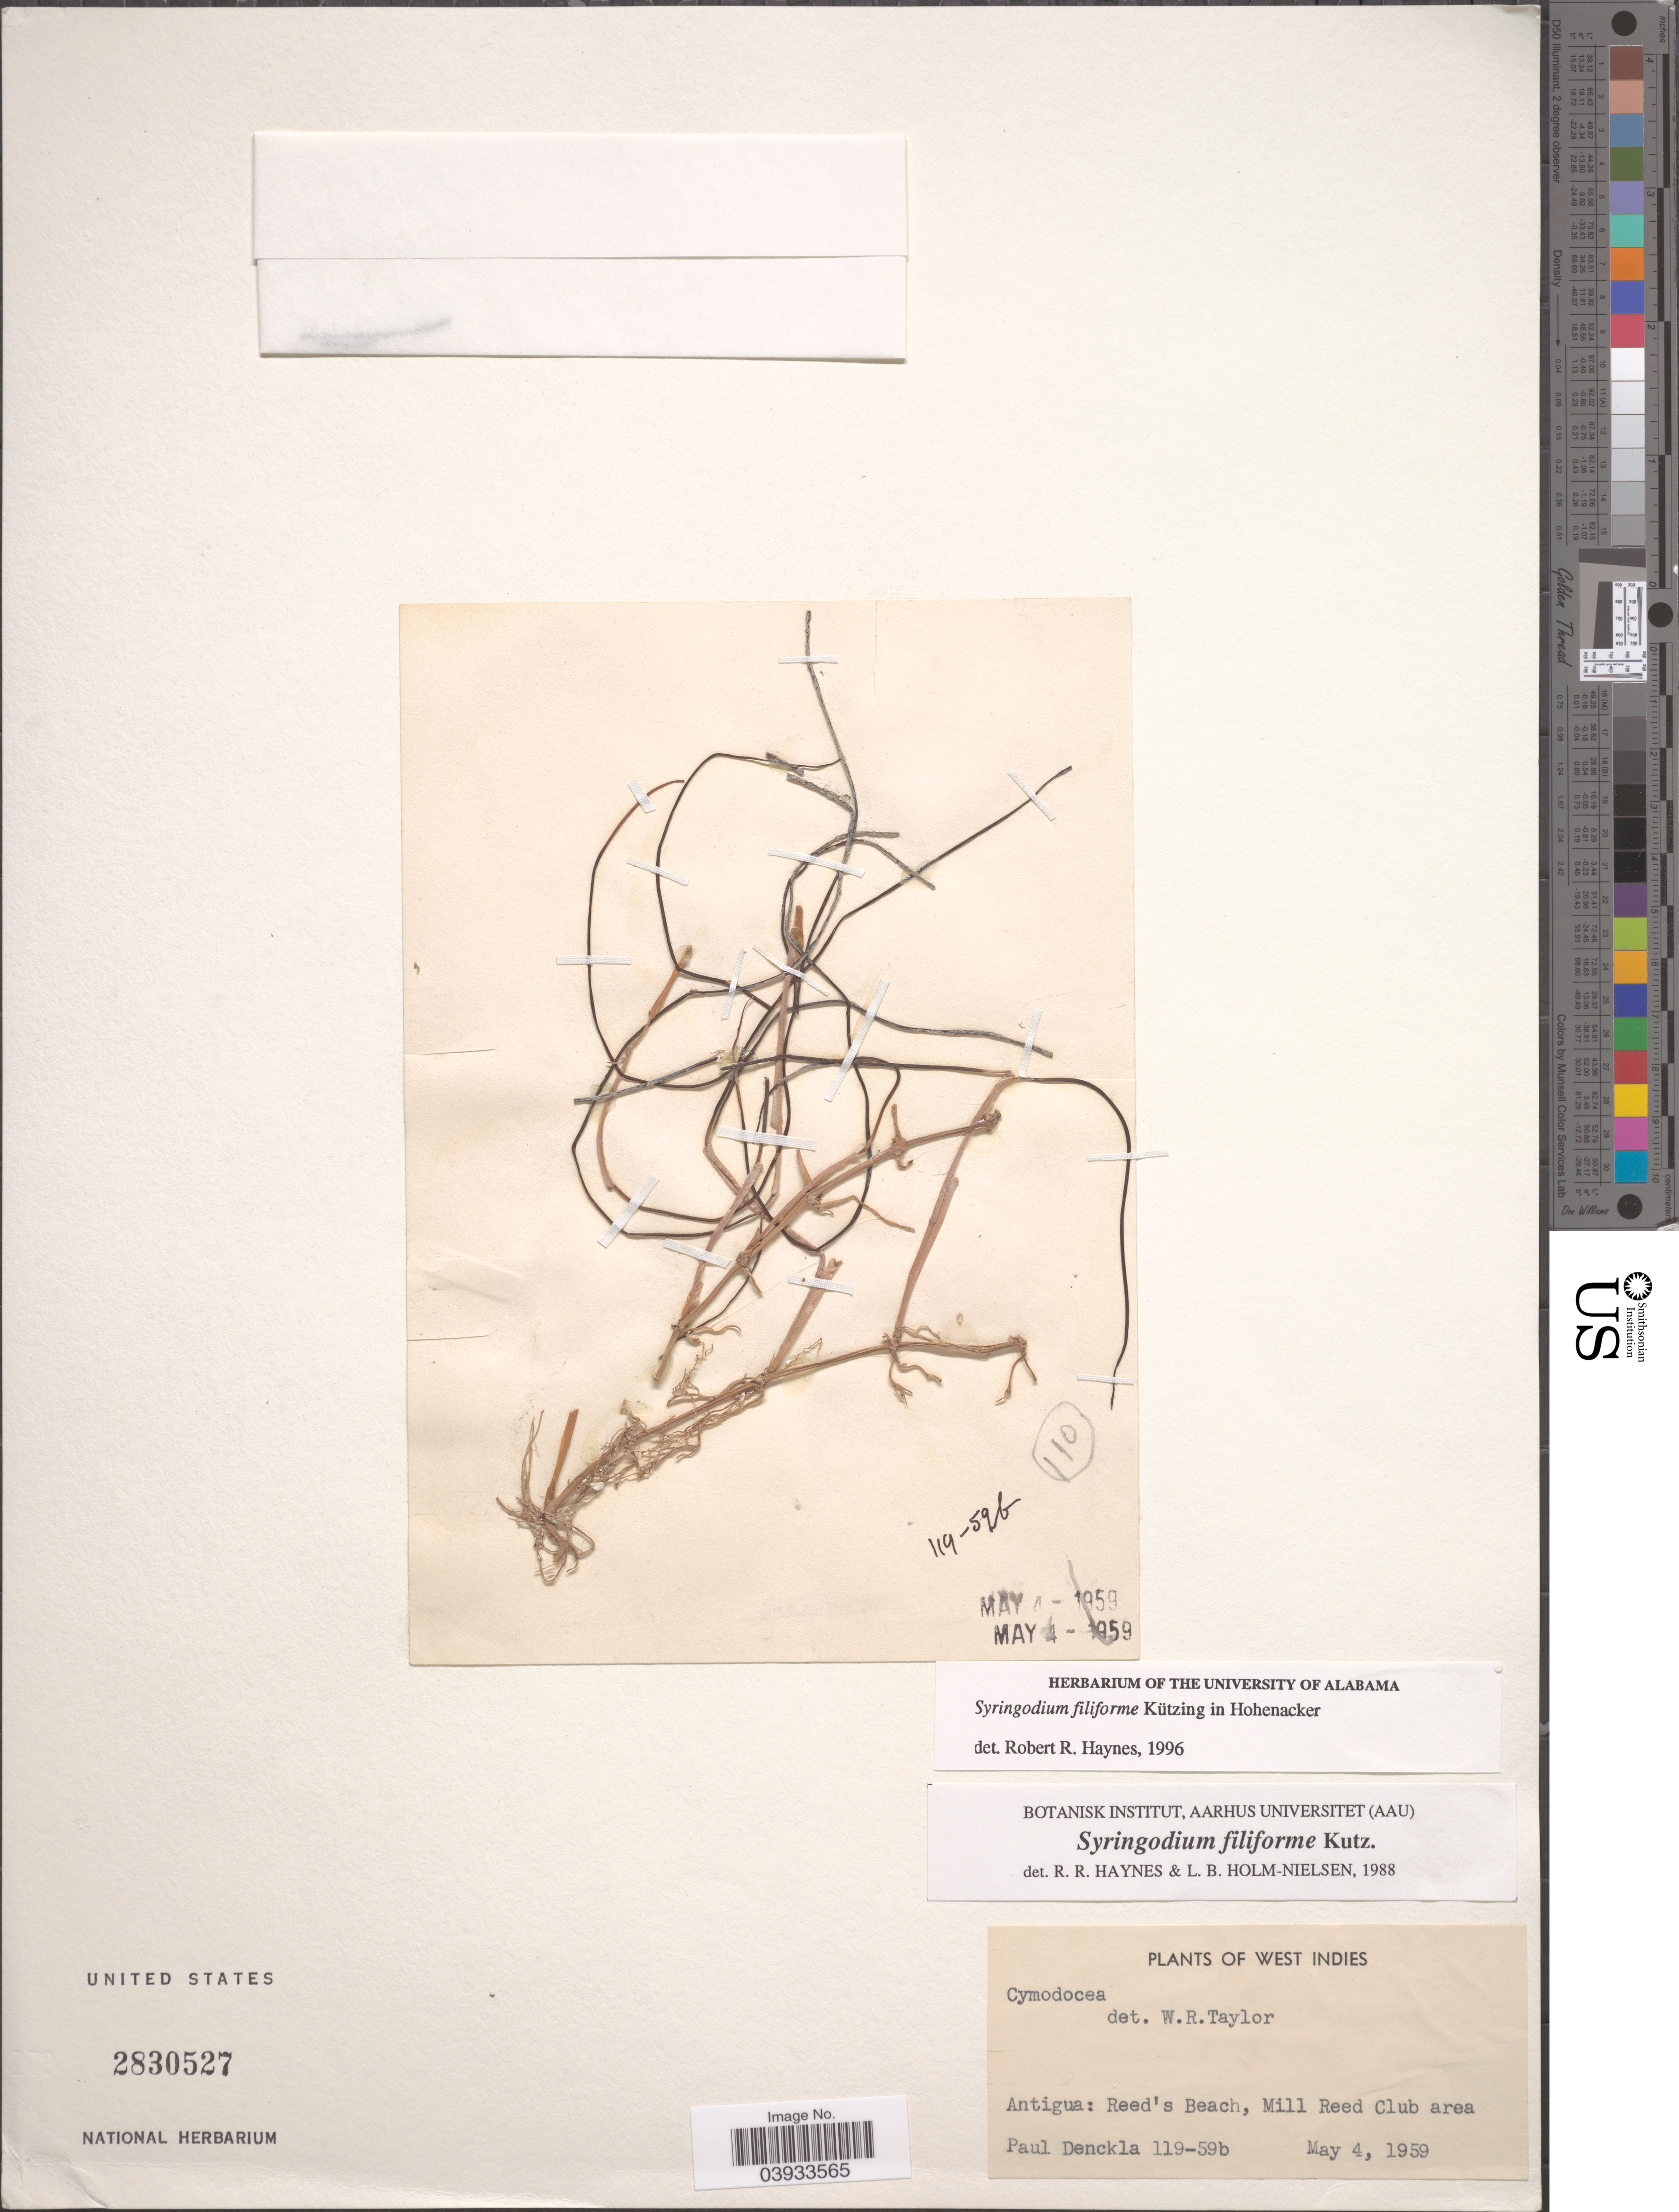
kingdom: Plantae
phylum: Tracheophyta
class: Liliopsida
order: Alismatales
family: Cymodoceaceae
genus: Syringodium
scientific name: Syringodium filiforme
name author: Kütz.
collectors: P. Denckla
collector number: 119-59b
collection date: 1959-05-04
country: Antigua and Barbuda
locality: West Indies. Antigua: Reed's Beach, Mill Reed Club area.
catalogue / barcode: US 2830527